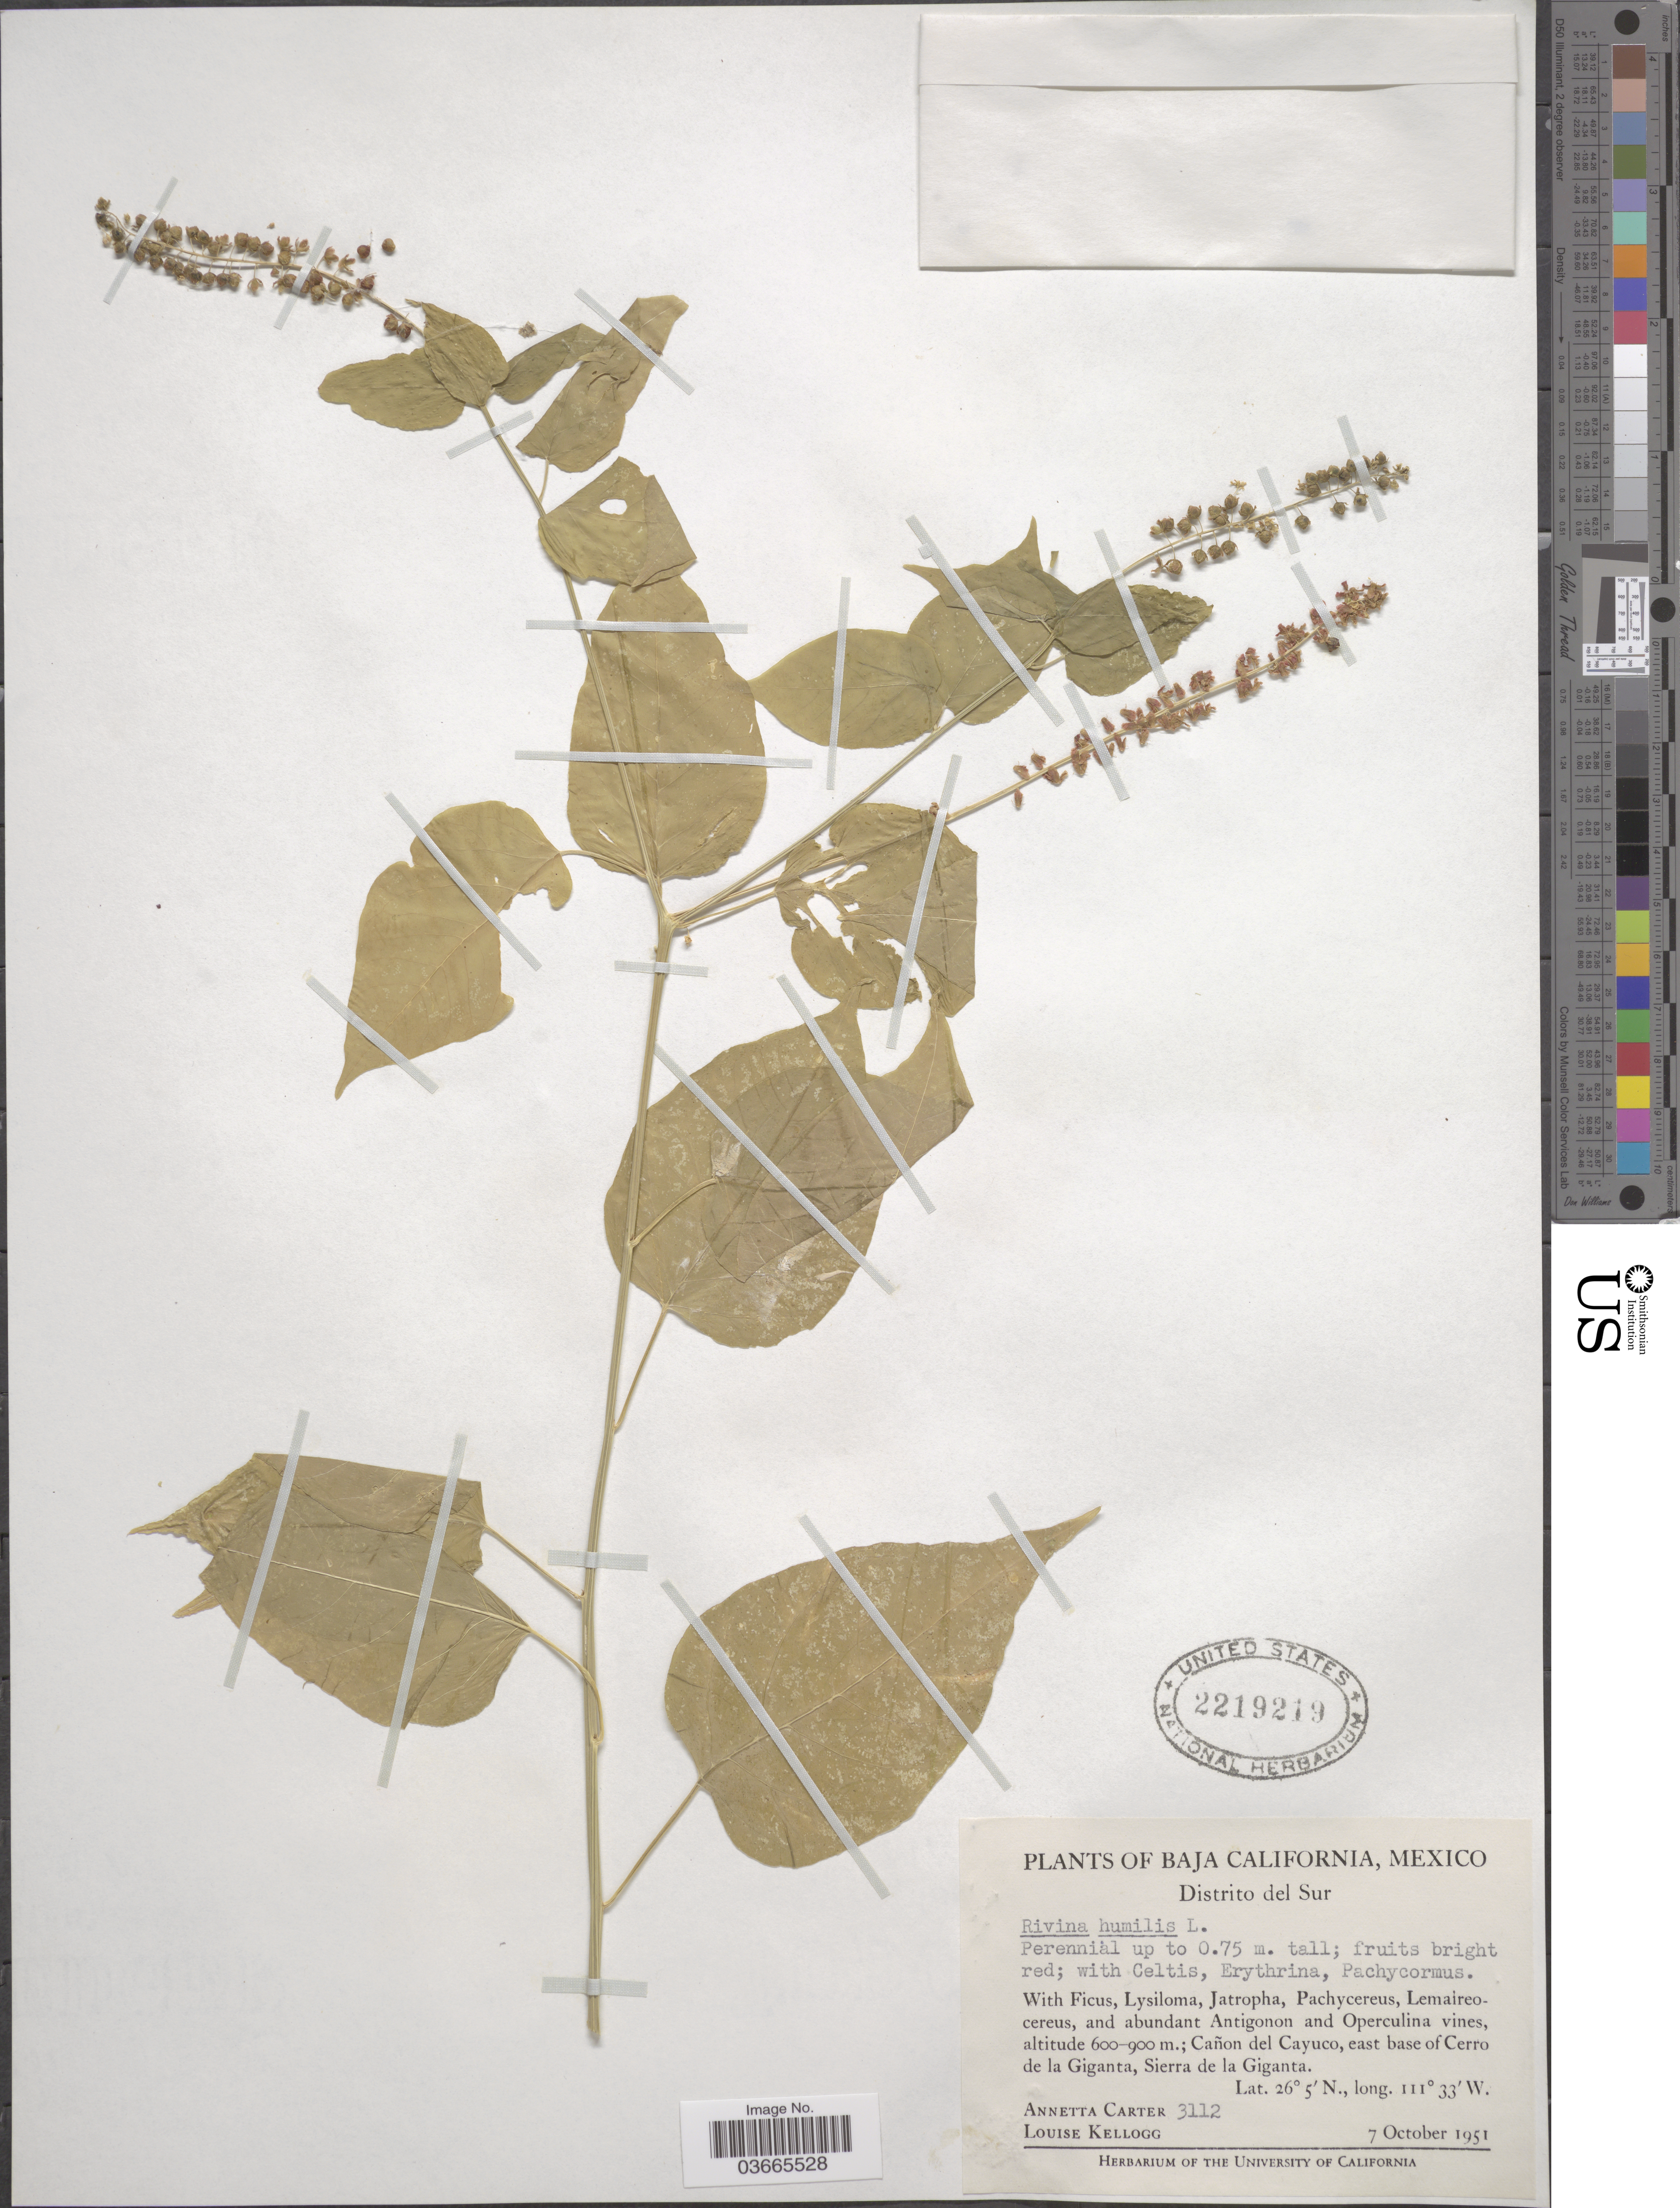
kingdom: Plantae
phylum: Tracheophyta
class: Magnoliopsida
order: Caryophyllales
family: Phytolaccaceae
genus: Rivina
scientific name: Rivina humilis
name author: L.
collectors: A. Carter & L. Kellogg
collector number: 3112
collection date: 1951-10-07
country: Mexico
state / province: Baja California Sur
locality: Distrito del Sur. Cañon del Cayuco, east base of Cerro de la Giganta, Sierra de la Giganta.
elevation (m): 600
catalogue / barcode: US 2219219